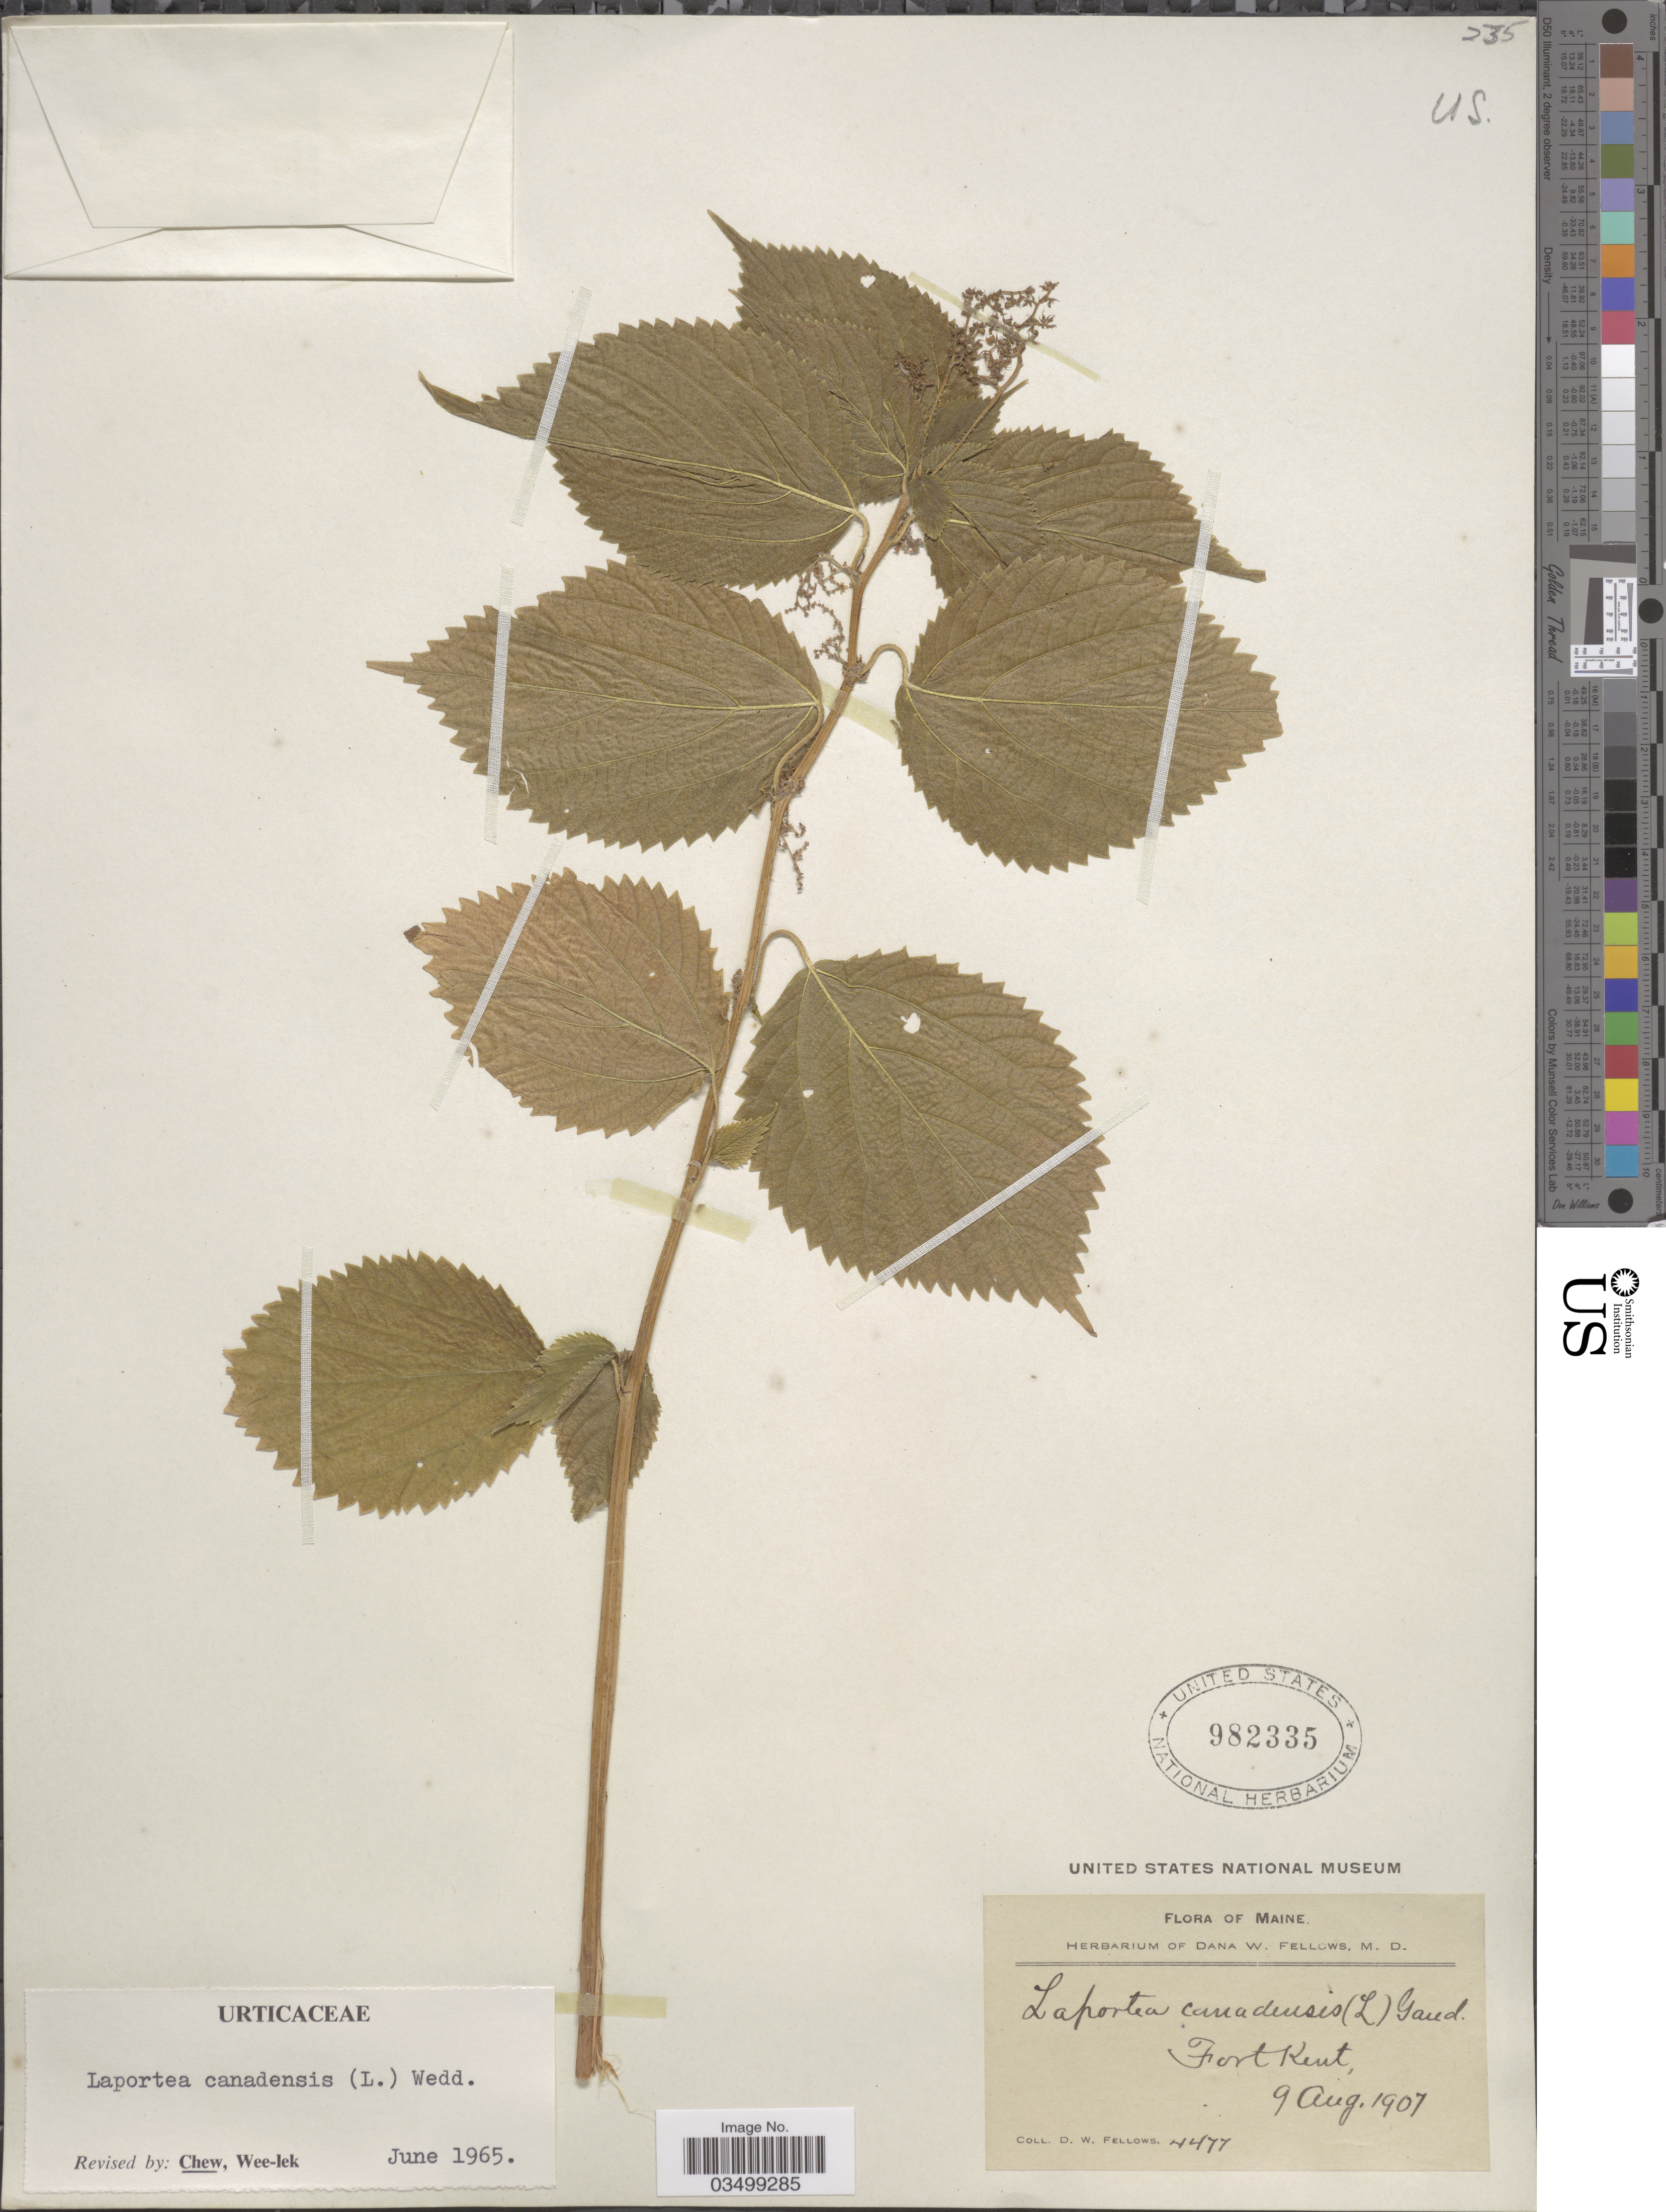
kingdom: Plantae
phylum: Tracheophyta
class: Magnoliopsida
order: Rosales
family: Urticaceae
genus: Laportea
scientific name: Laportea canadensis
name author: (L.) Wedd.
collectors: D. W. Fellows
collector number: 4477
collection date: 1907-08-09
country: United States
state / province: Maine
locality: Fort Kent.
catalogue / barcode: US 982335